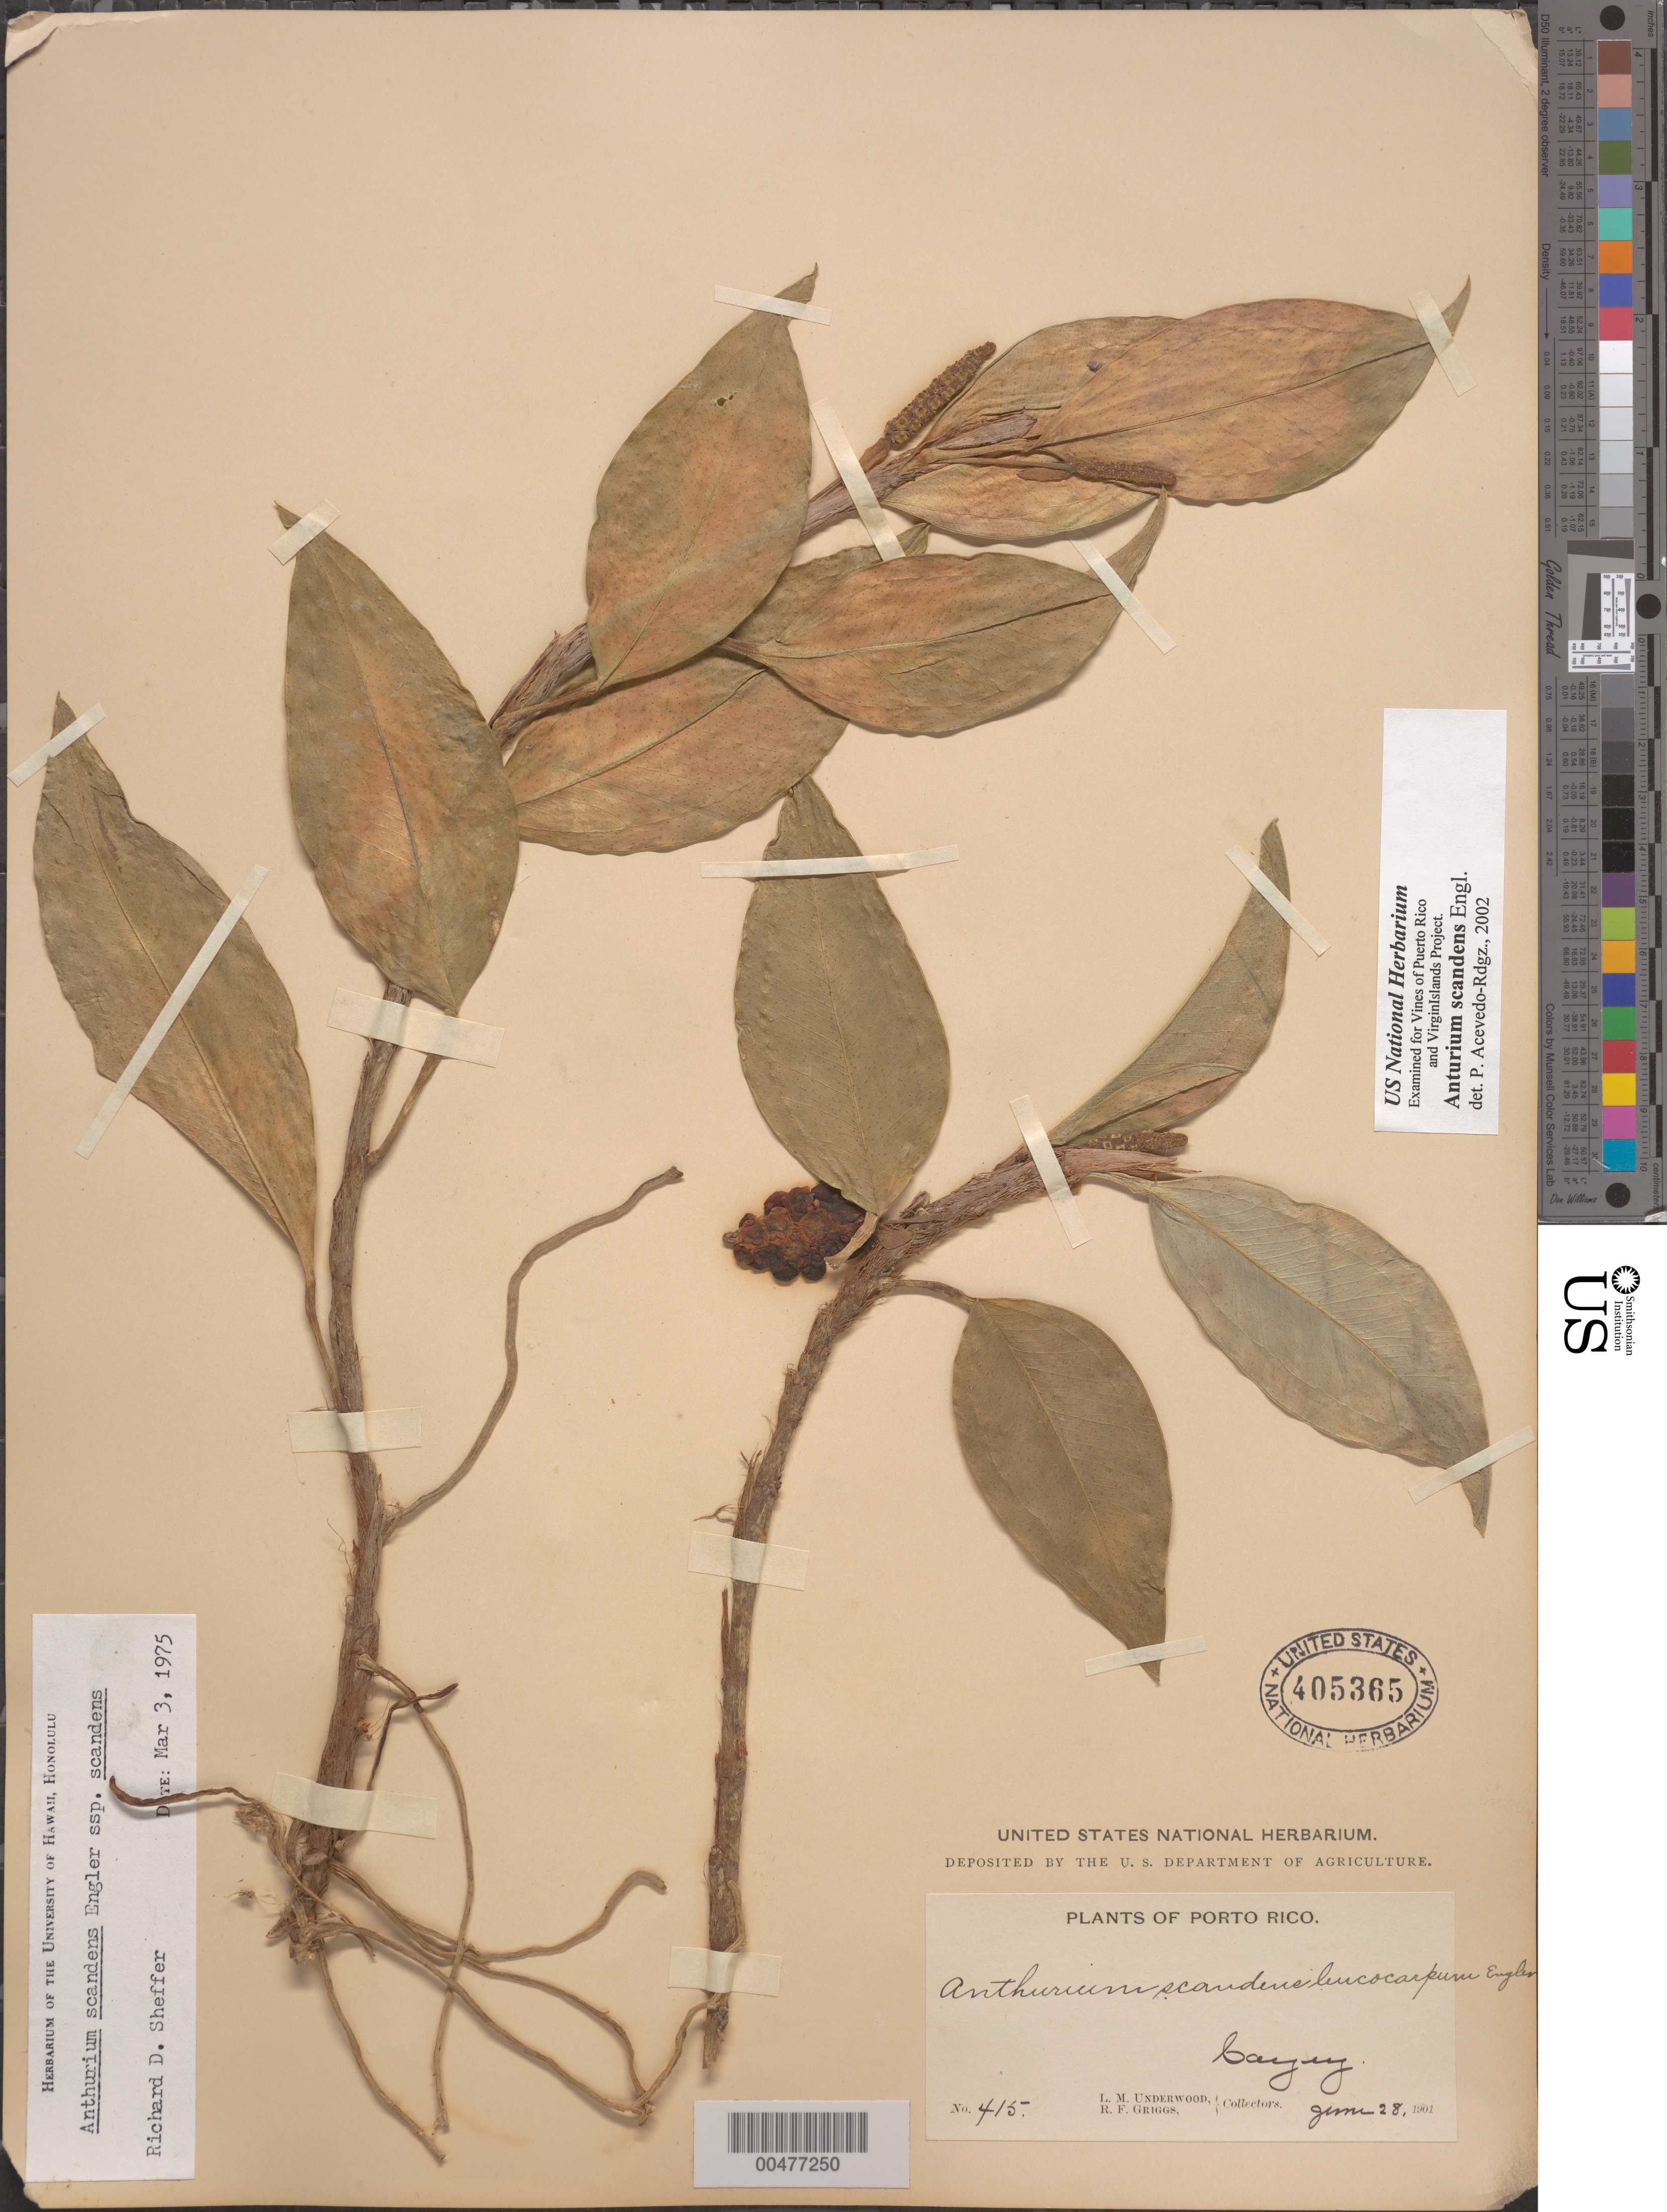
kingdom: Plantae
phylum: Tracheophyta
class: Liliopsida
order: Alismatales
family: Araceae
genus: Anthurium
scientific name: Anthurium scandens subsp. scandens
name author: (Aubl.) Engl.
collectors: L. M. Underwood & R. F. Griggs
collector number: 415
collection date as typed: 28 Jun 1901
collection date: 1901-06-28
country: Puerto Rico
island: Greater Antilles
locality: Cayey.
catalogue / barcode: US 405365